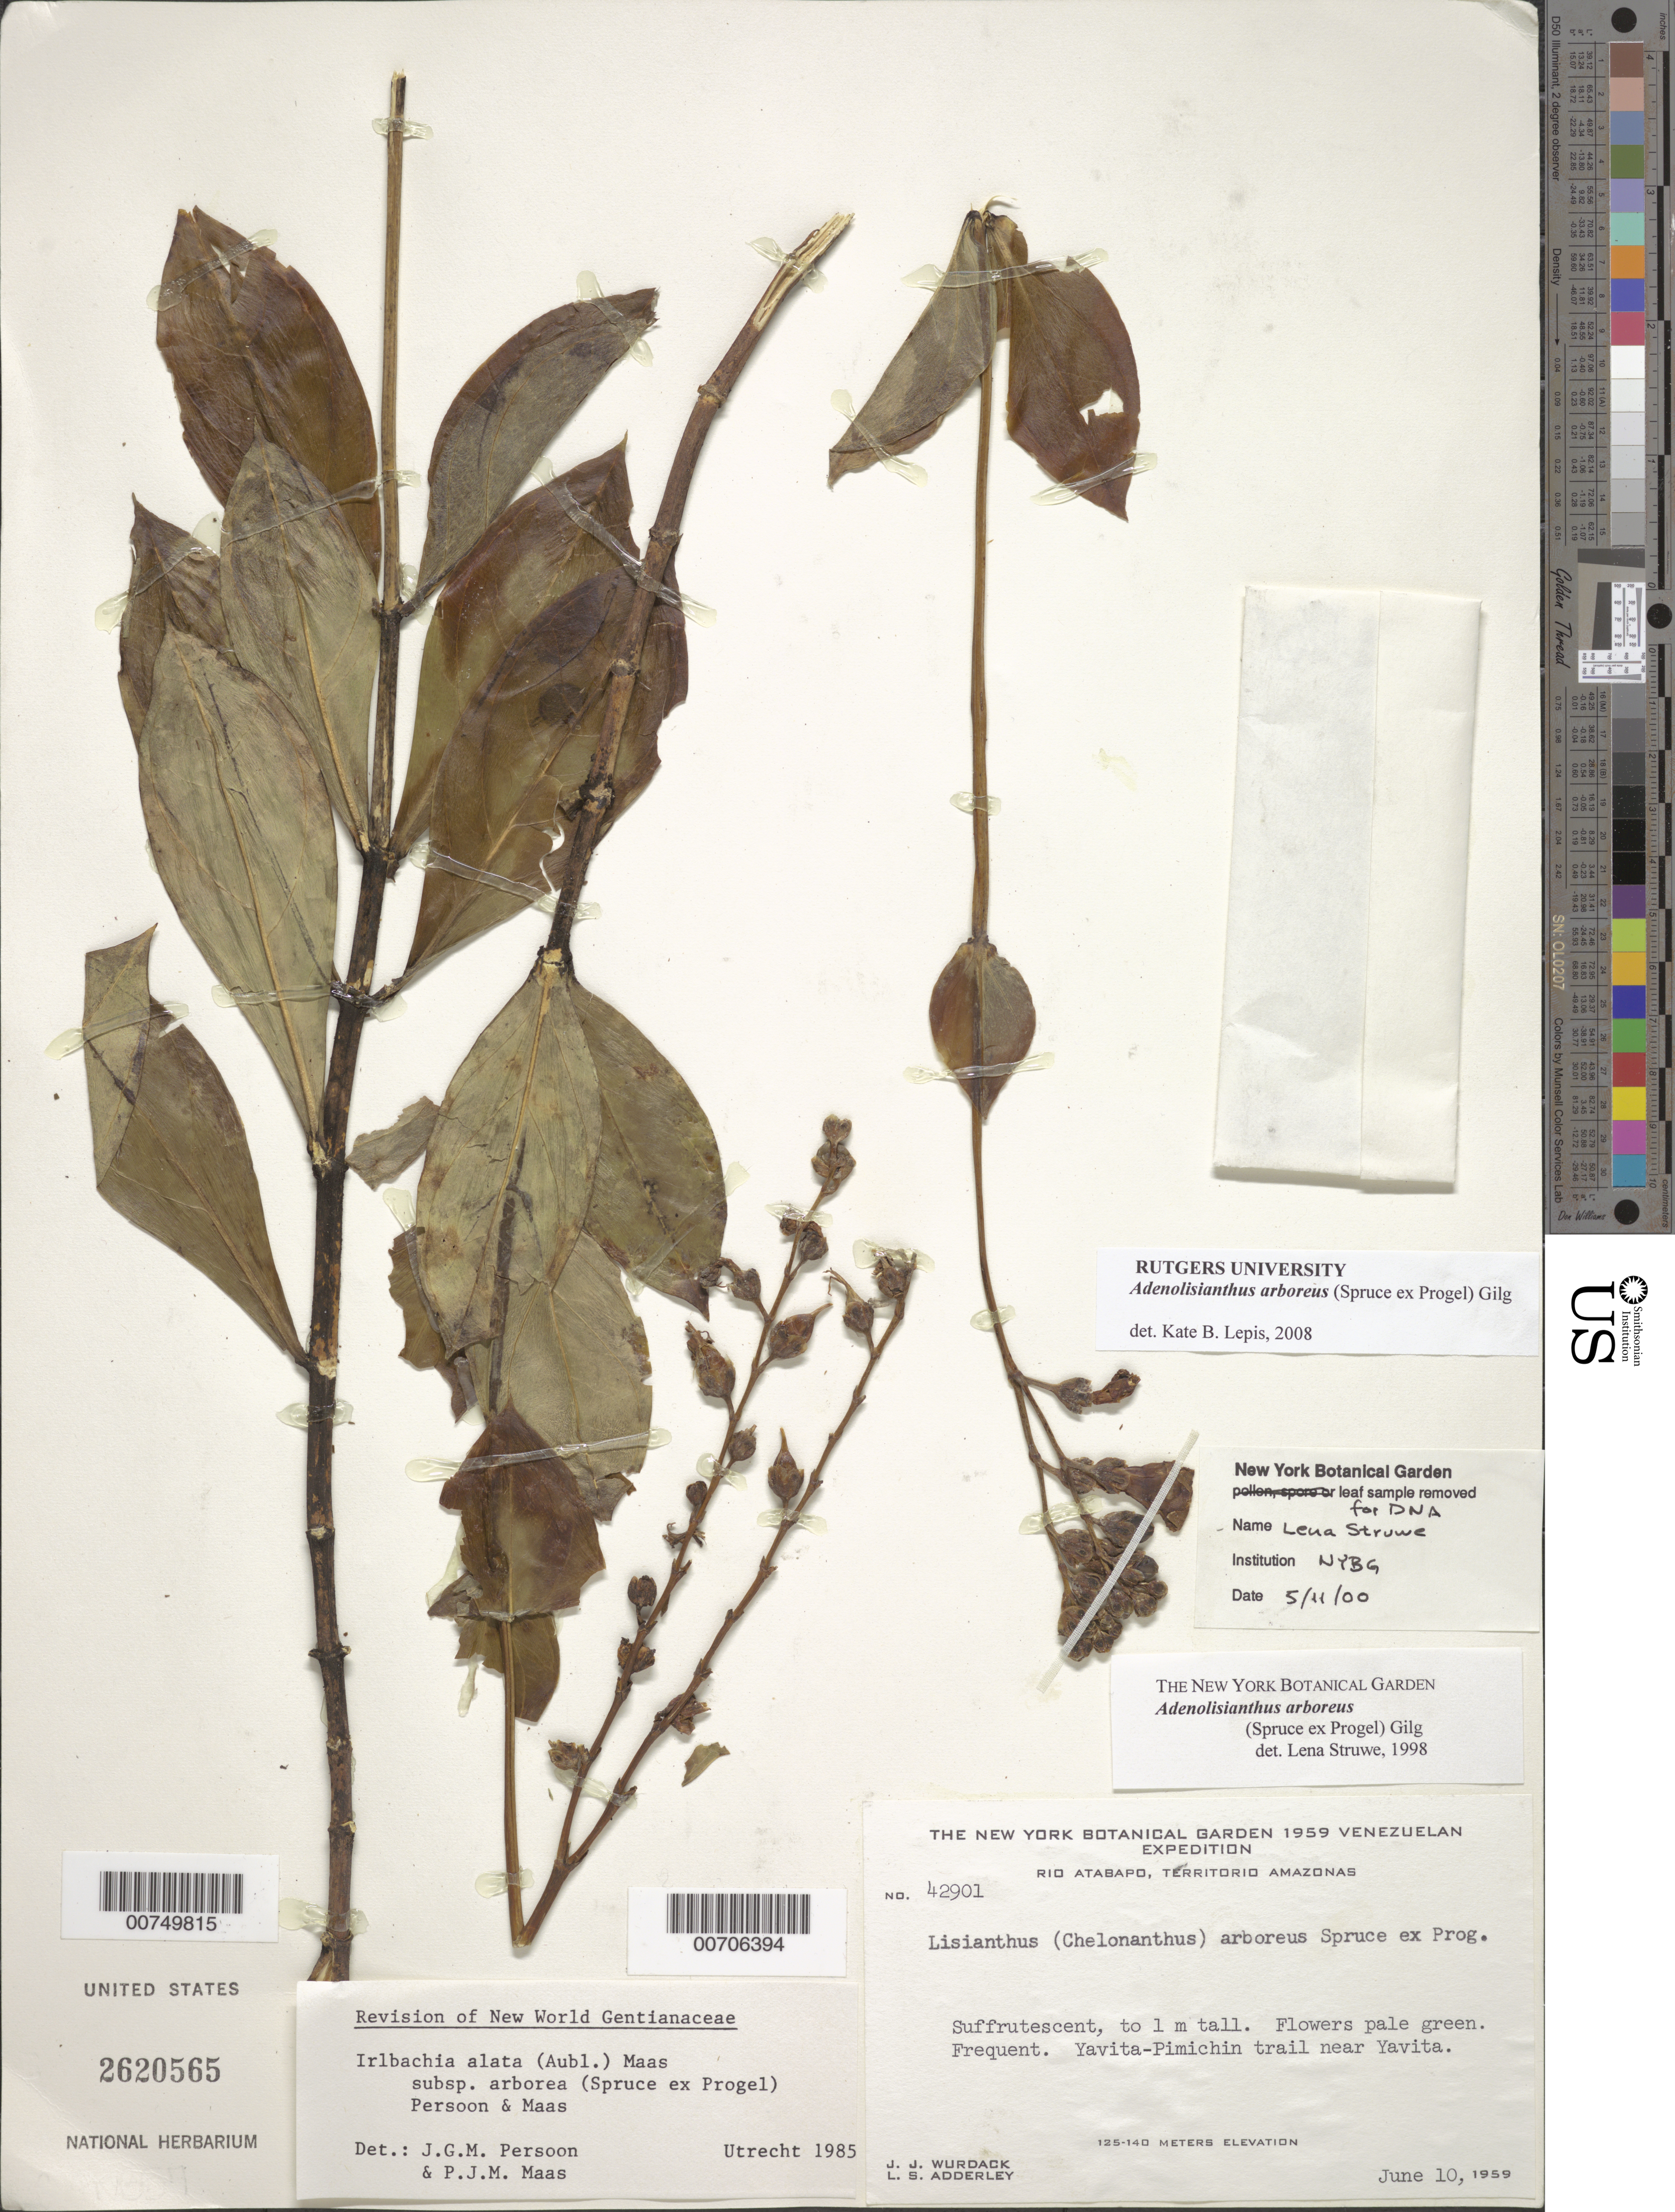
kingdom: Plantae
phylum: Tracheophyta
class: Magnoliopsida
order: Gentianales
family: Gentianaceae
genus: Adenolisianthus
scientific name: Adenolisianthus arboreus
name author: (Spruce ex Progel) Gilg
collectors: J. J. Wurdack & L. S. Adderley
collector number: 42901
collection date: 1959-06-10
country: Venezuela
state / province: Amazonas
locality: Rio Atabapo, Territorio Amazonas. Yavita-Pimichin trail near Yavita.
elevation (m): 125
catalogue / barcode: US 2620565